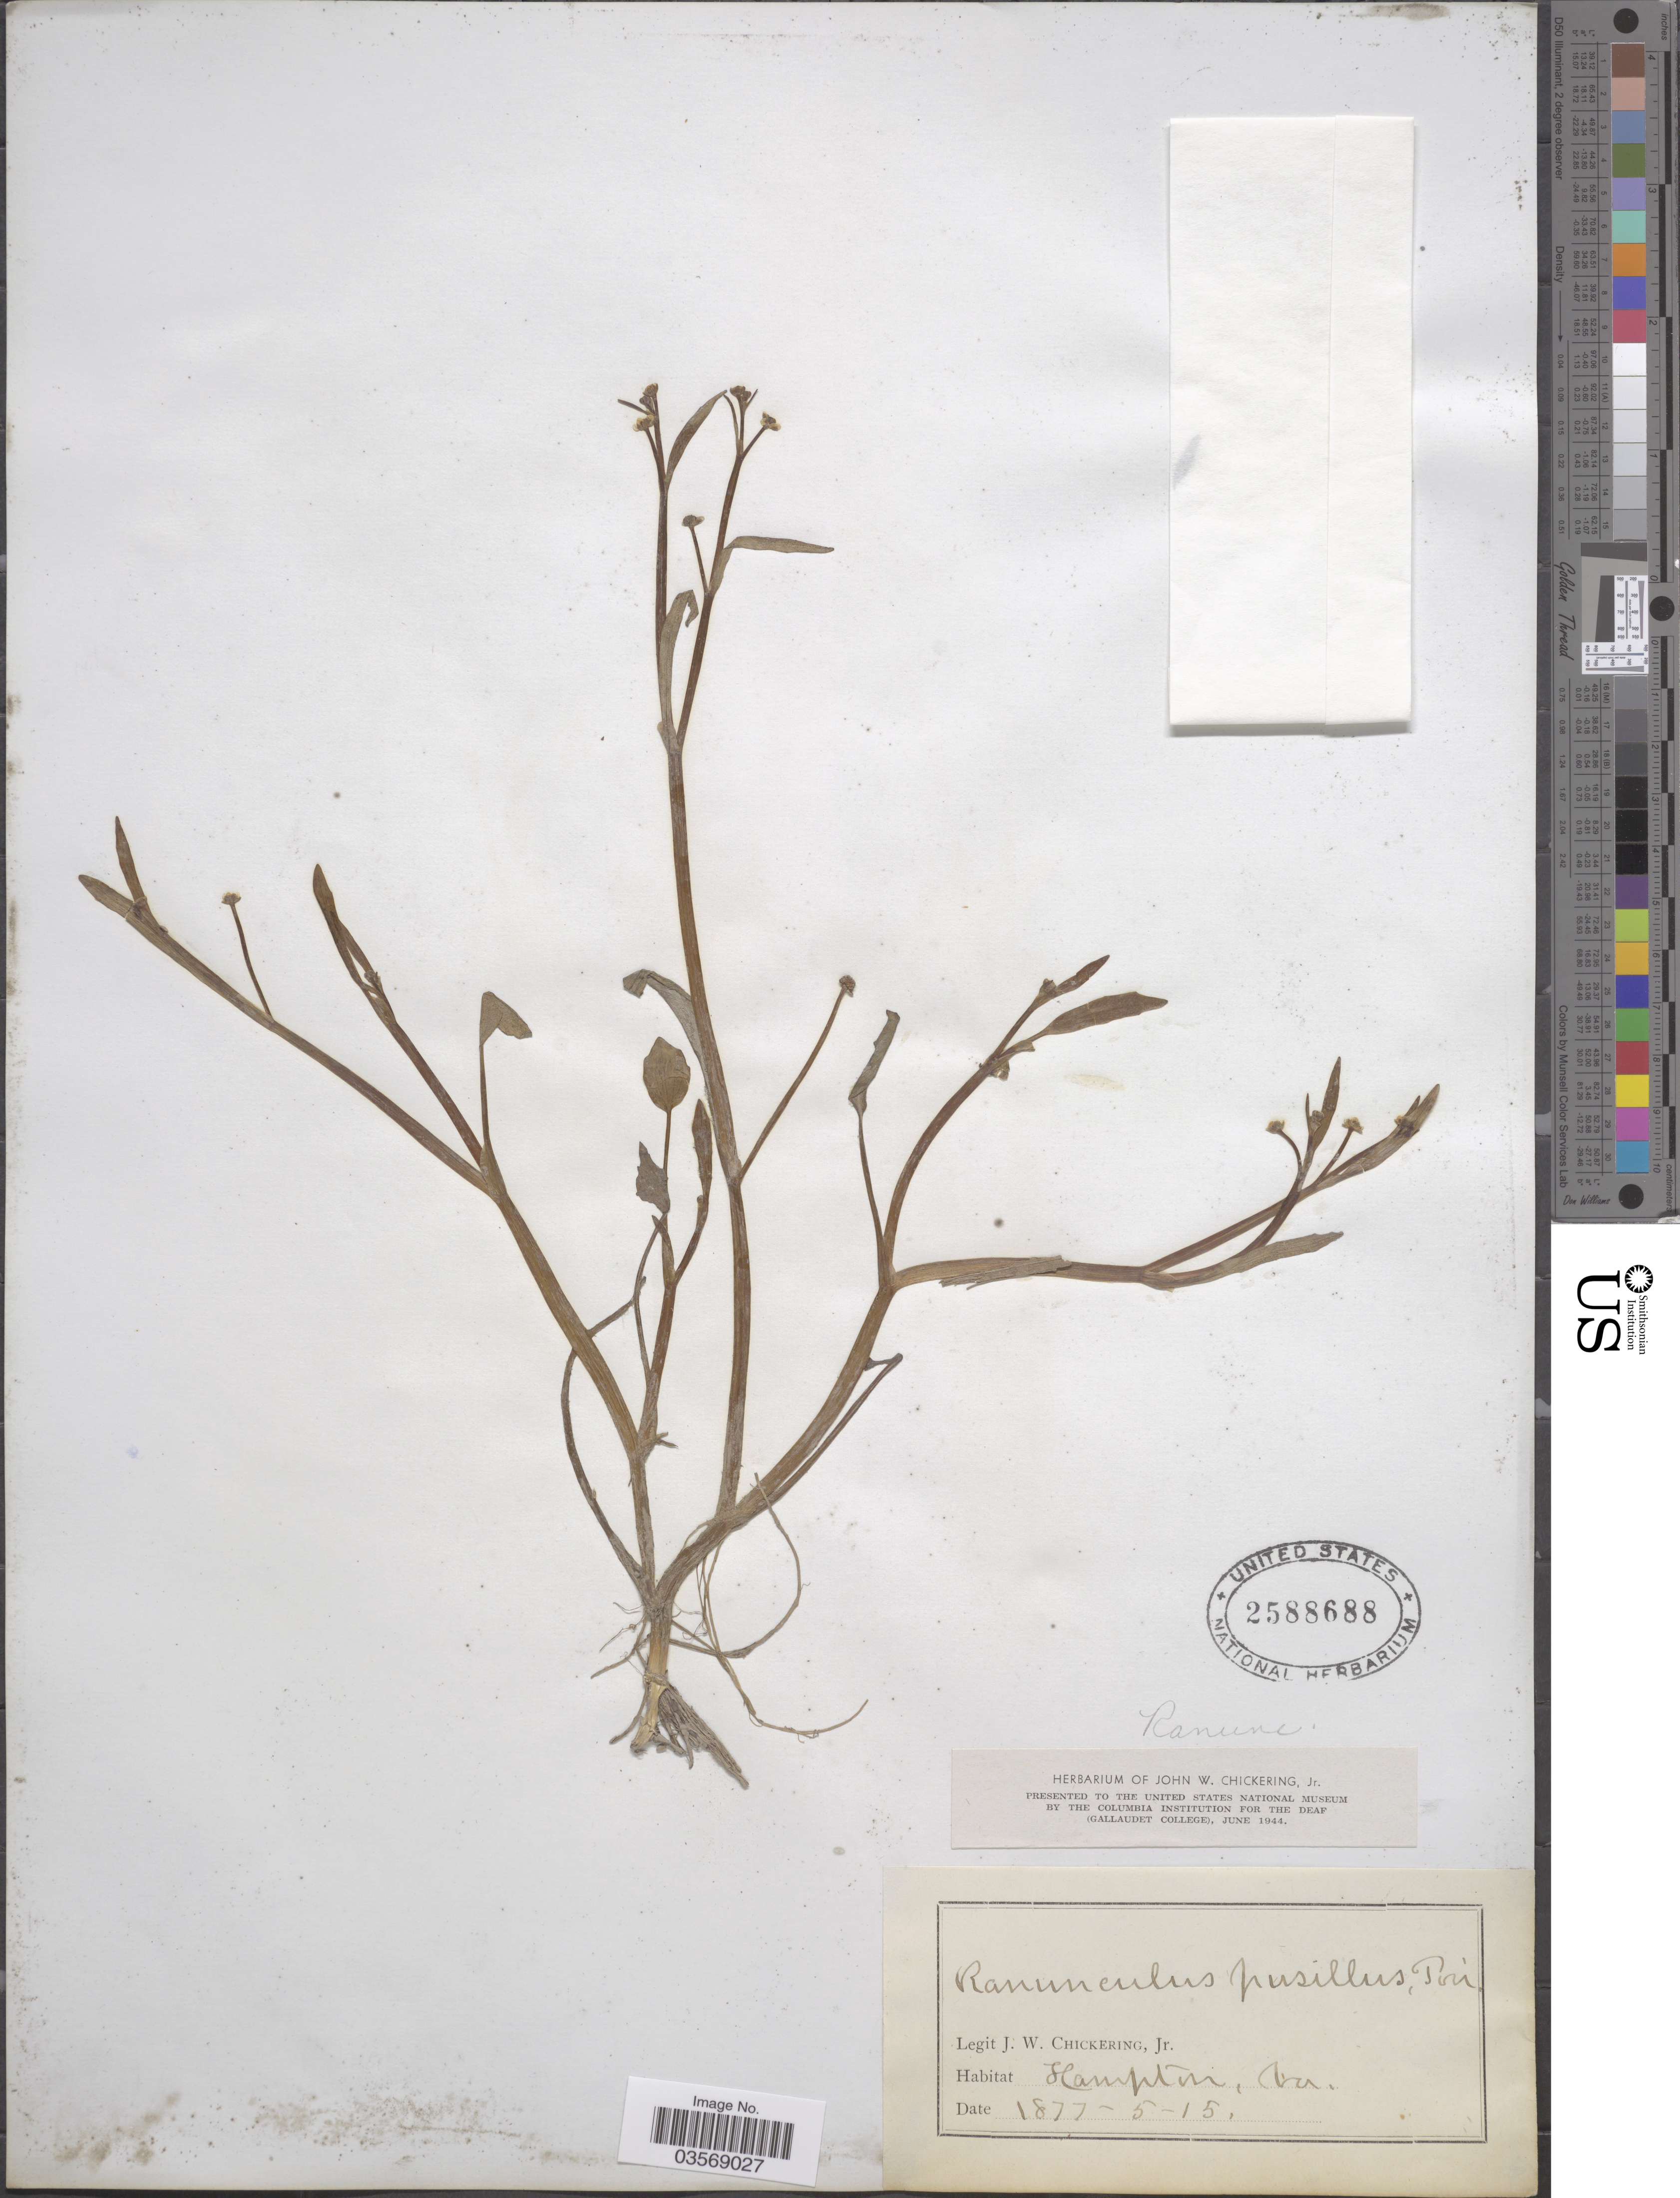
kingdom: Plantae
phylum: Tracheophyta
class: Magnoliopsida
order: Ranunculales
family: Ranunculaceae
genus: Ranunculus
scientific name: Ranunculus pusillus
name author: Poir.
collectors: J. Chickering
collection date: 1877-05-15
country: United States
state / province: Virginia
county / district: City of Hampton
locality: Hampton.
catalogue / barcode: US 2588688